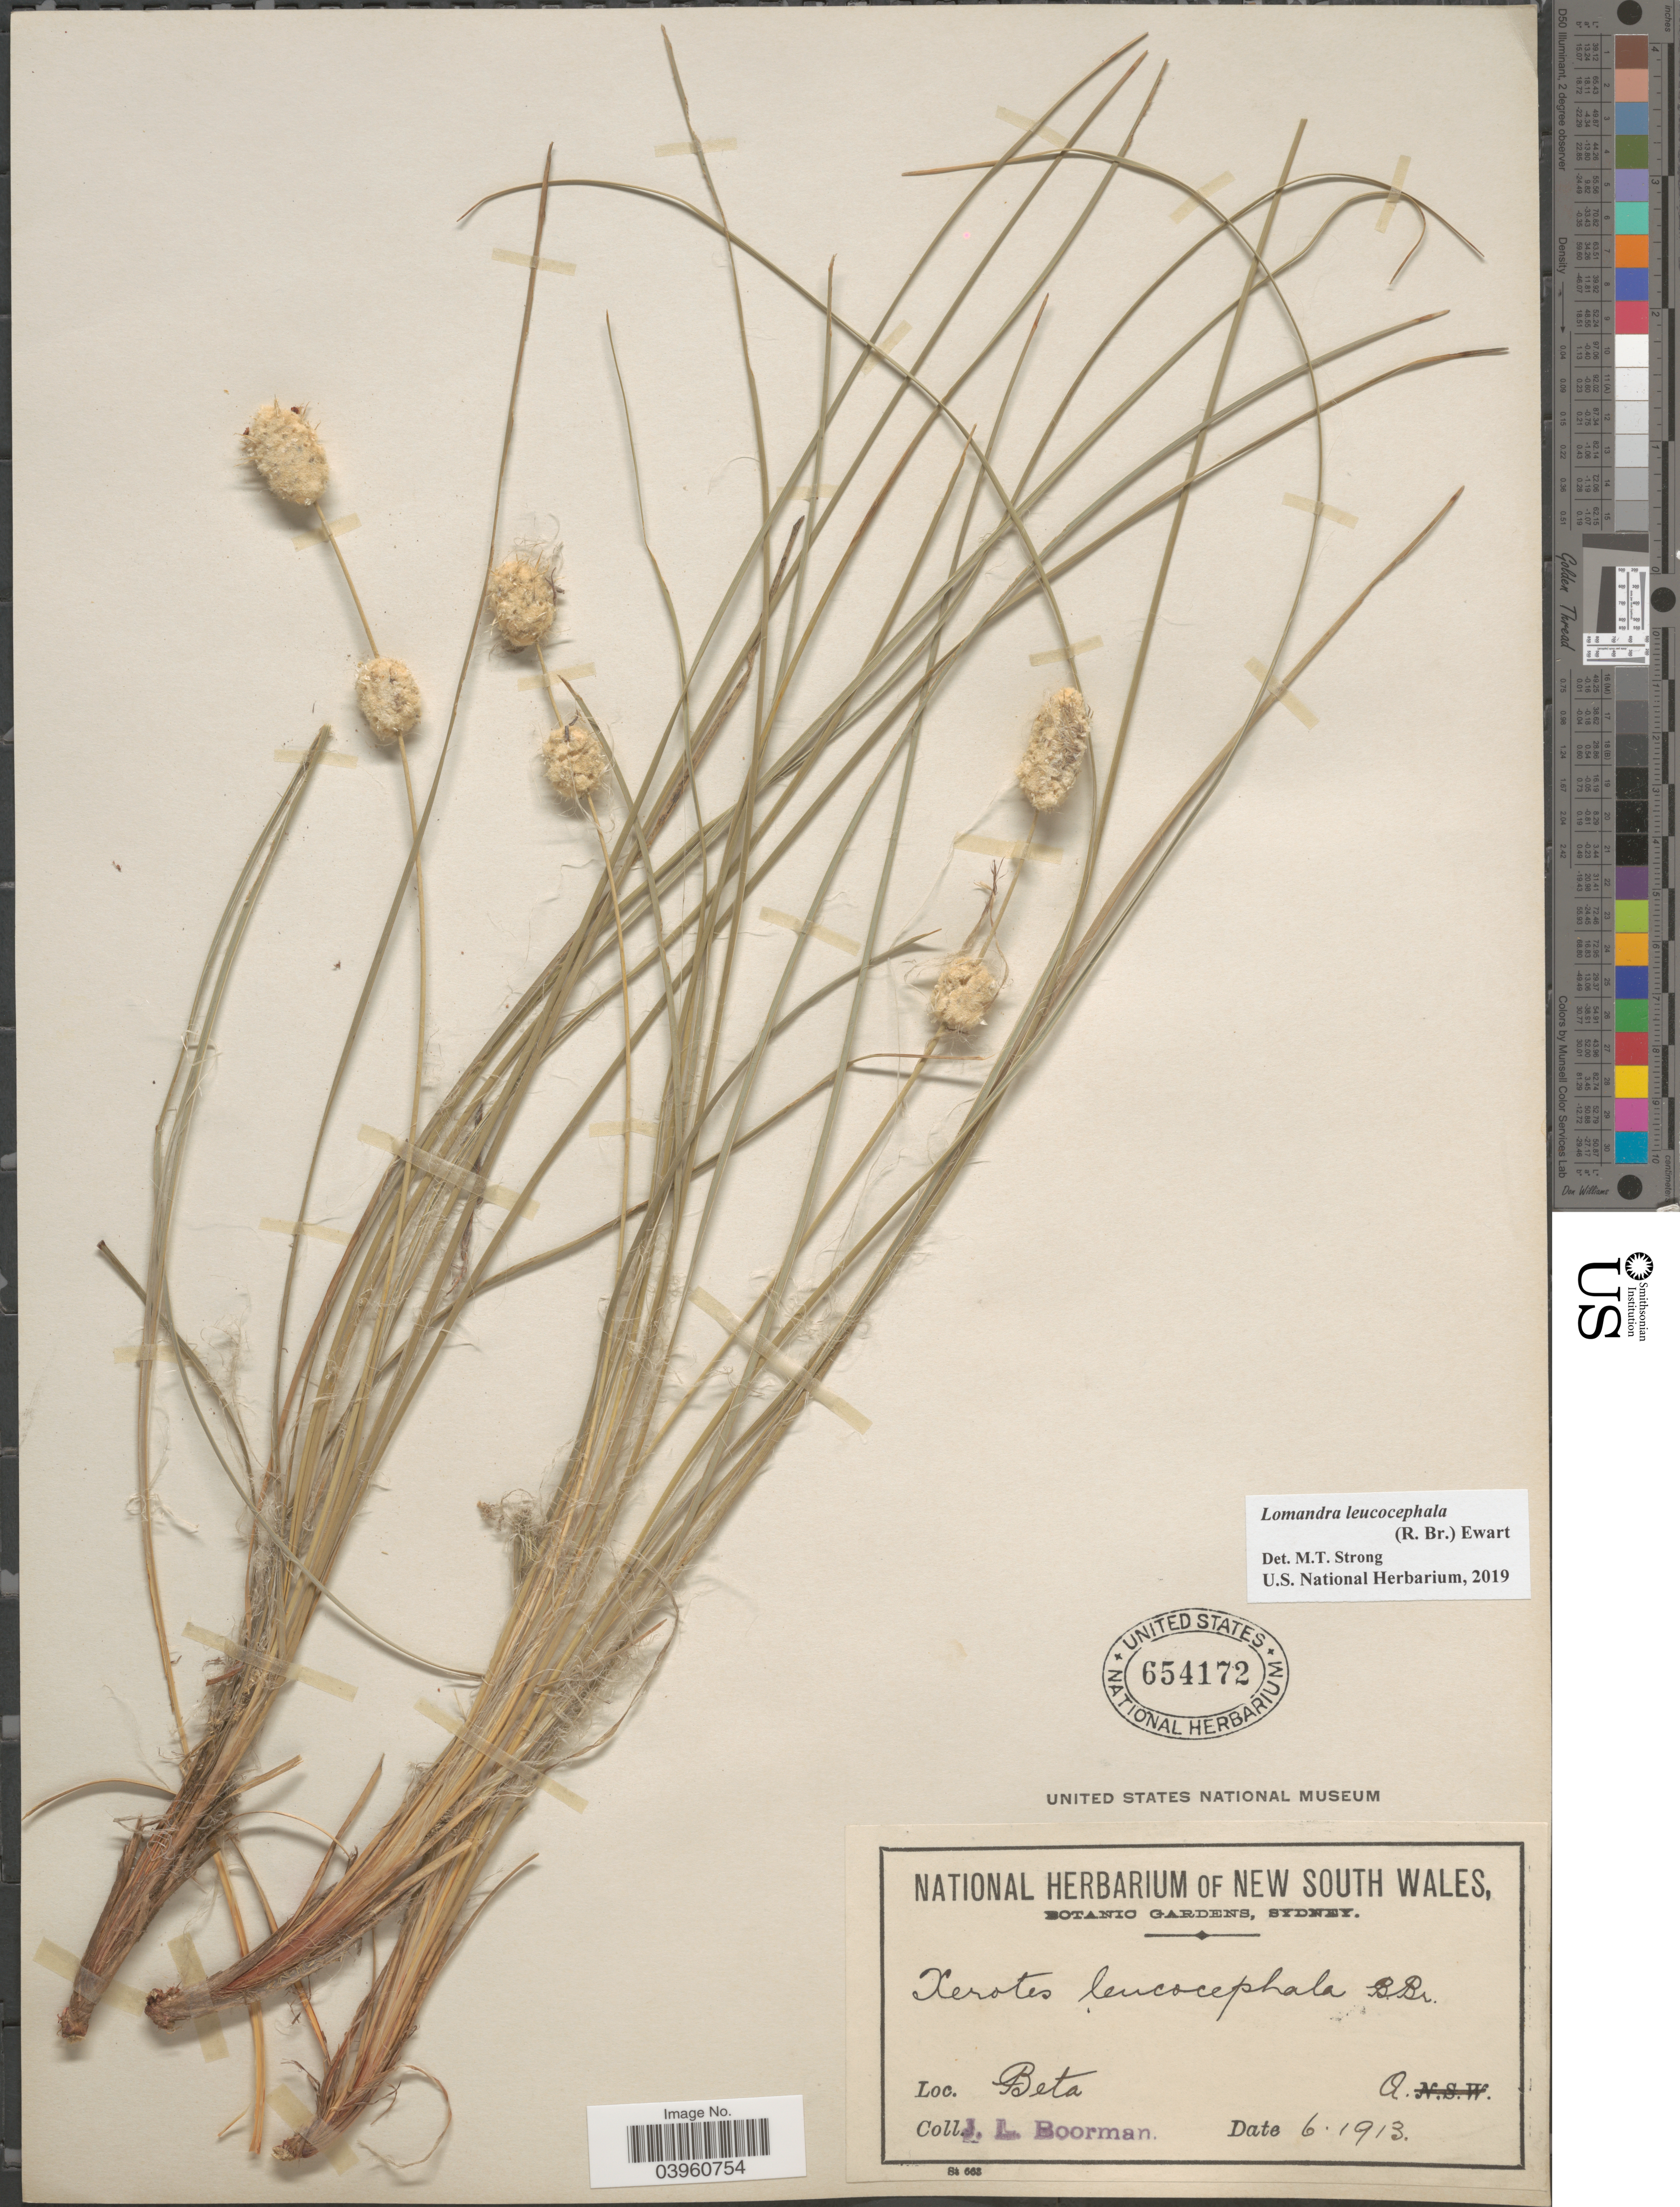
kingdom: Plantae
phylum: Tracheophyta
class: Liliopsida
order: Asparagales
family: Asparagaceae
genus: Lomandra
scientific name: Lomandra leucocephala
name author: (R. Br.) Ewart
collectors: J. Boorman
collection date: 1913-06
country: Australia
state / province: Queensland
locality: Beta. Q.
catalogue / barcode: US 654172